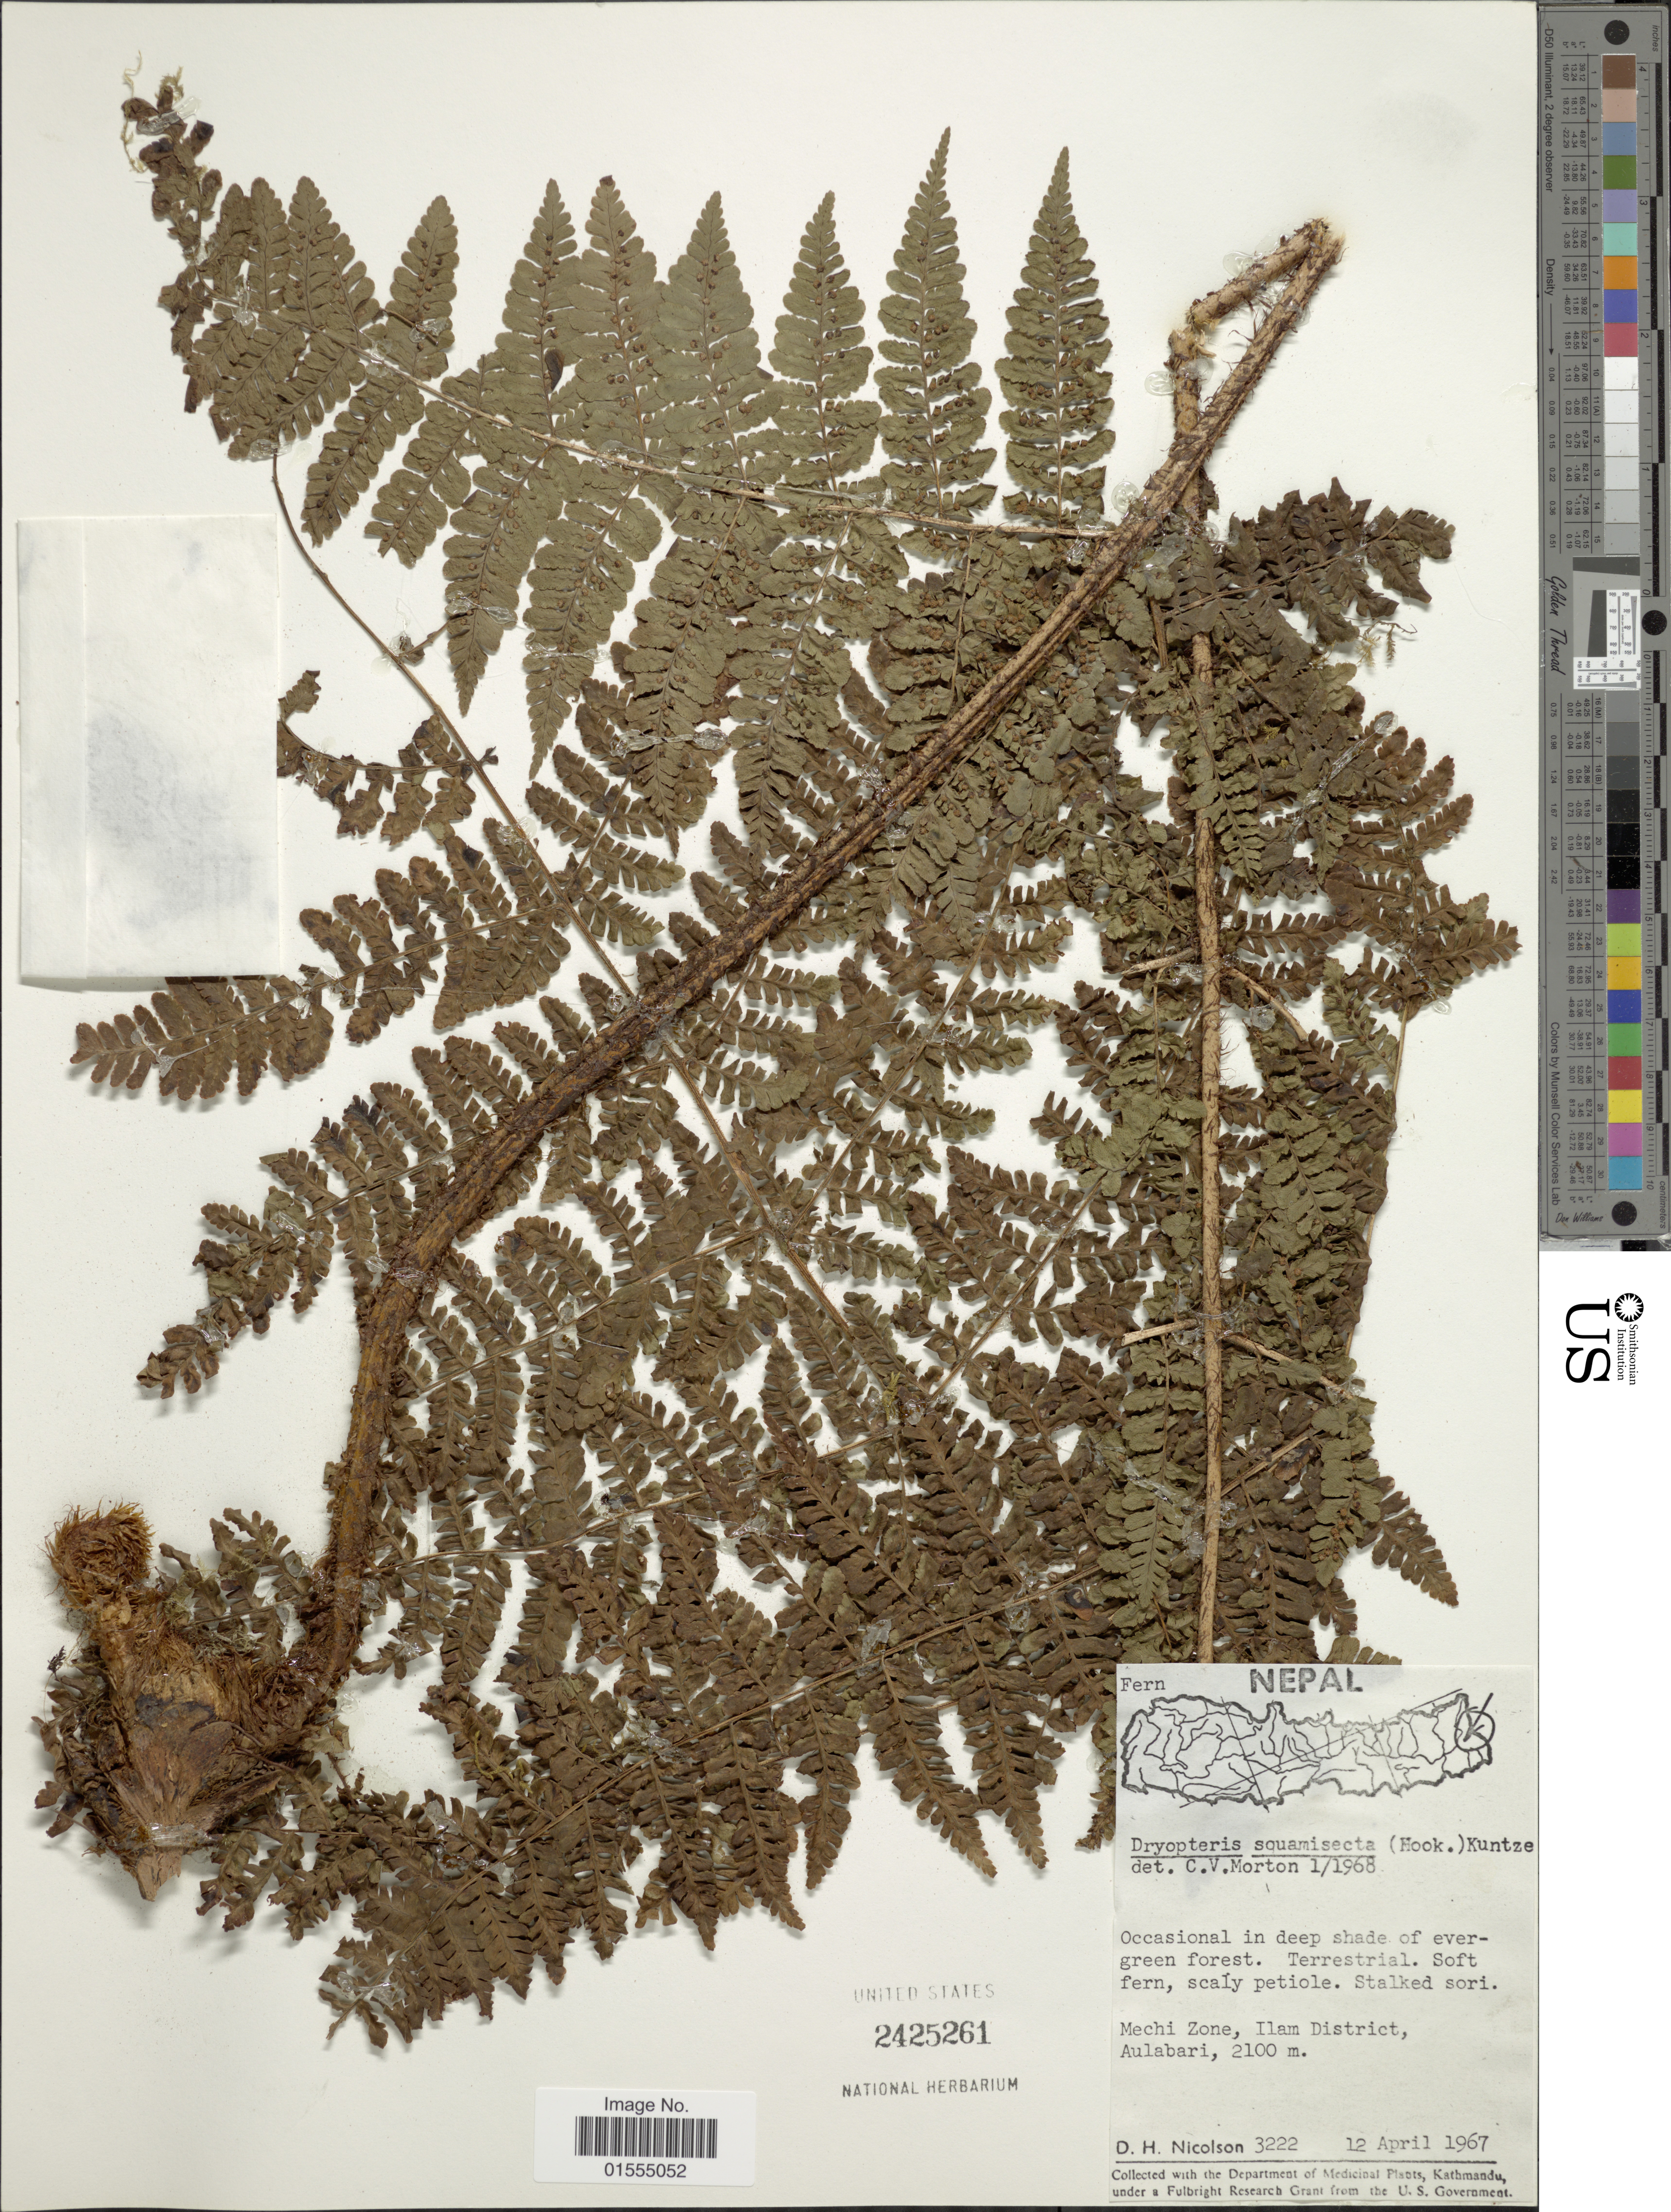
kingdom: Plantae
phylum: Tracheophyta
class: Polypodiopsida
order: Polypodiales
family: Dryopteridaceae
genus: Dryopteris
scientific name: Dryopteris squamiseta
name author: (Hook.) Kuntze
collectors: D. H. Nicolson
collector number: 3222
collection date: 1967-04-12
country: Nepal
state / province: Mechi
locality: Nepal, Mechi Zone, Ilam District, Aulabari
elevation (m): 2100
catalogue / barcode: US 2425261